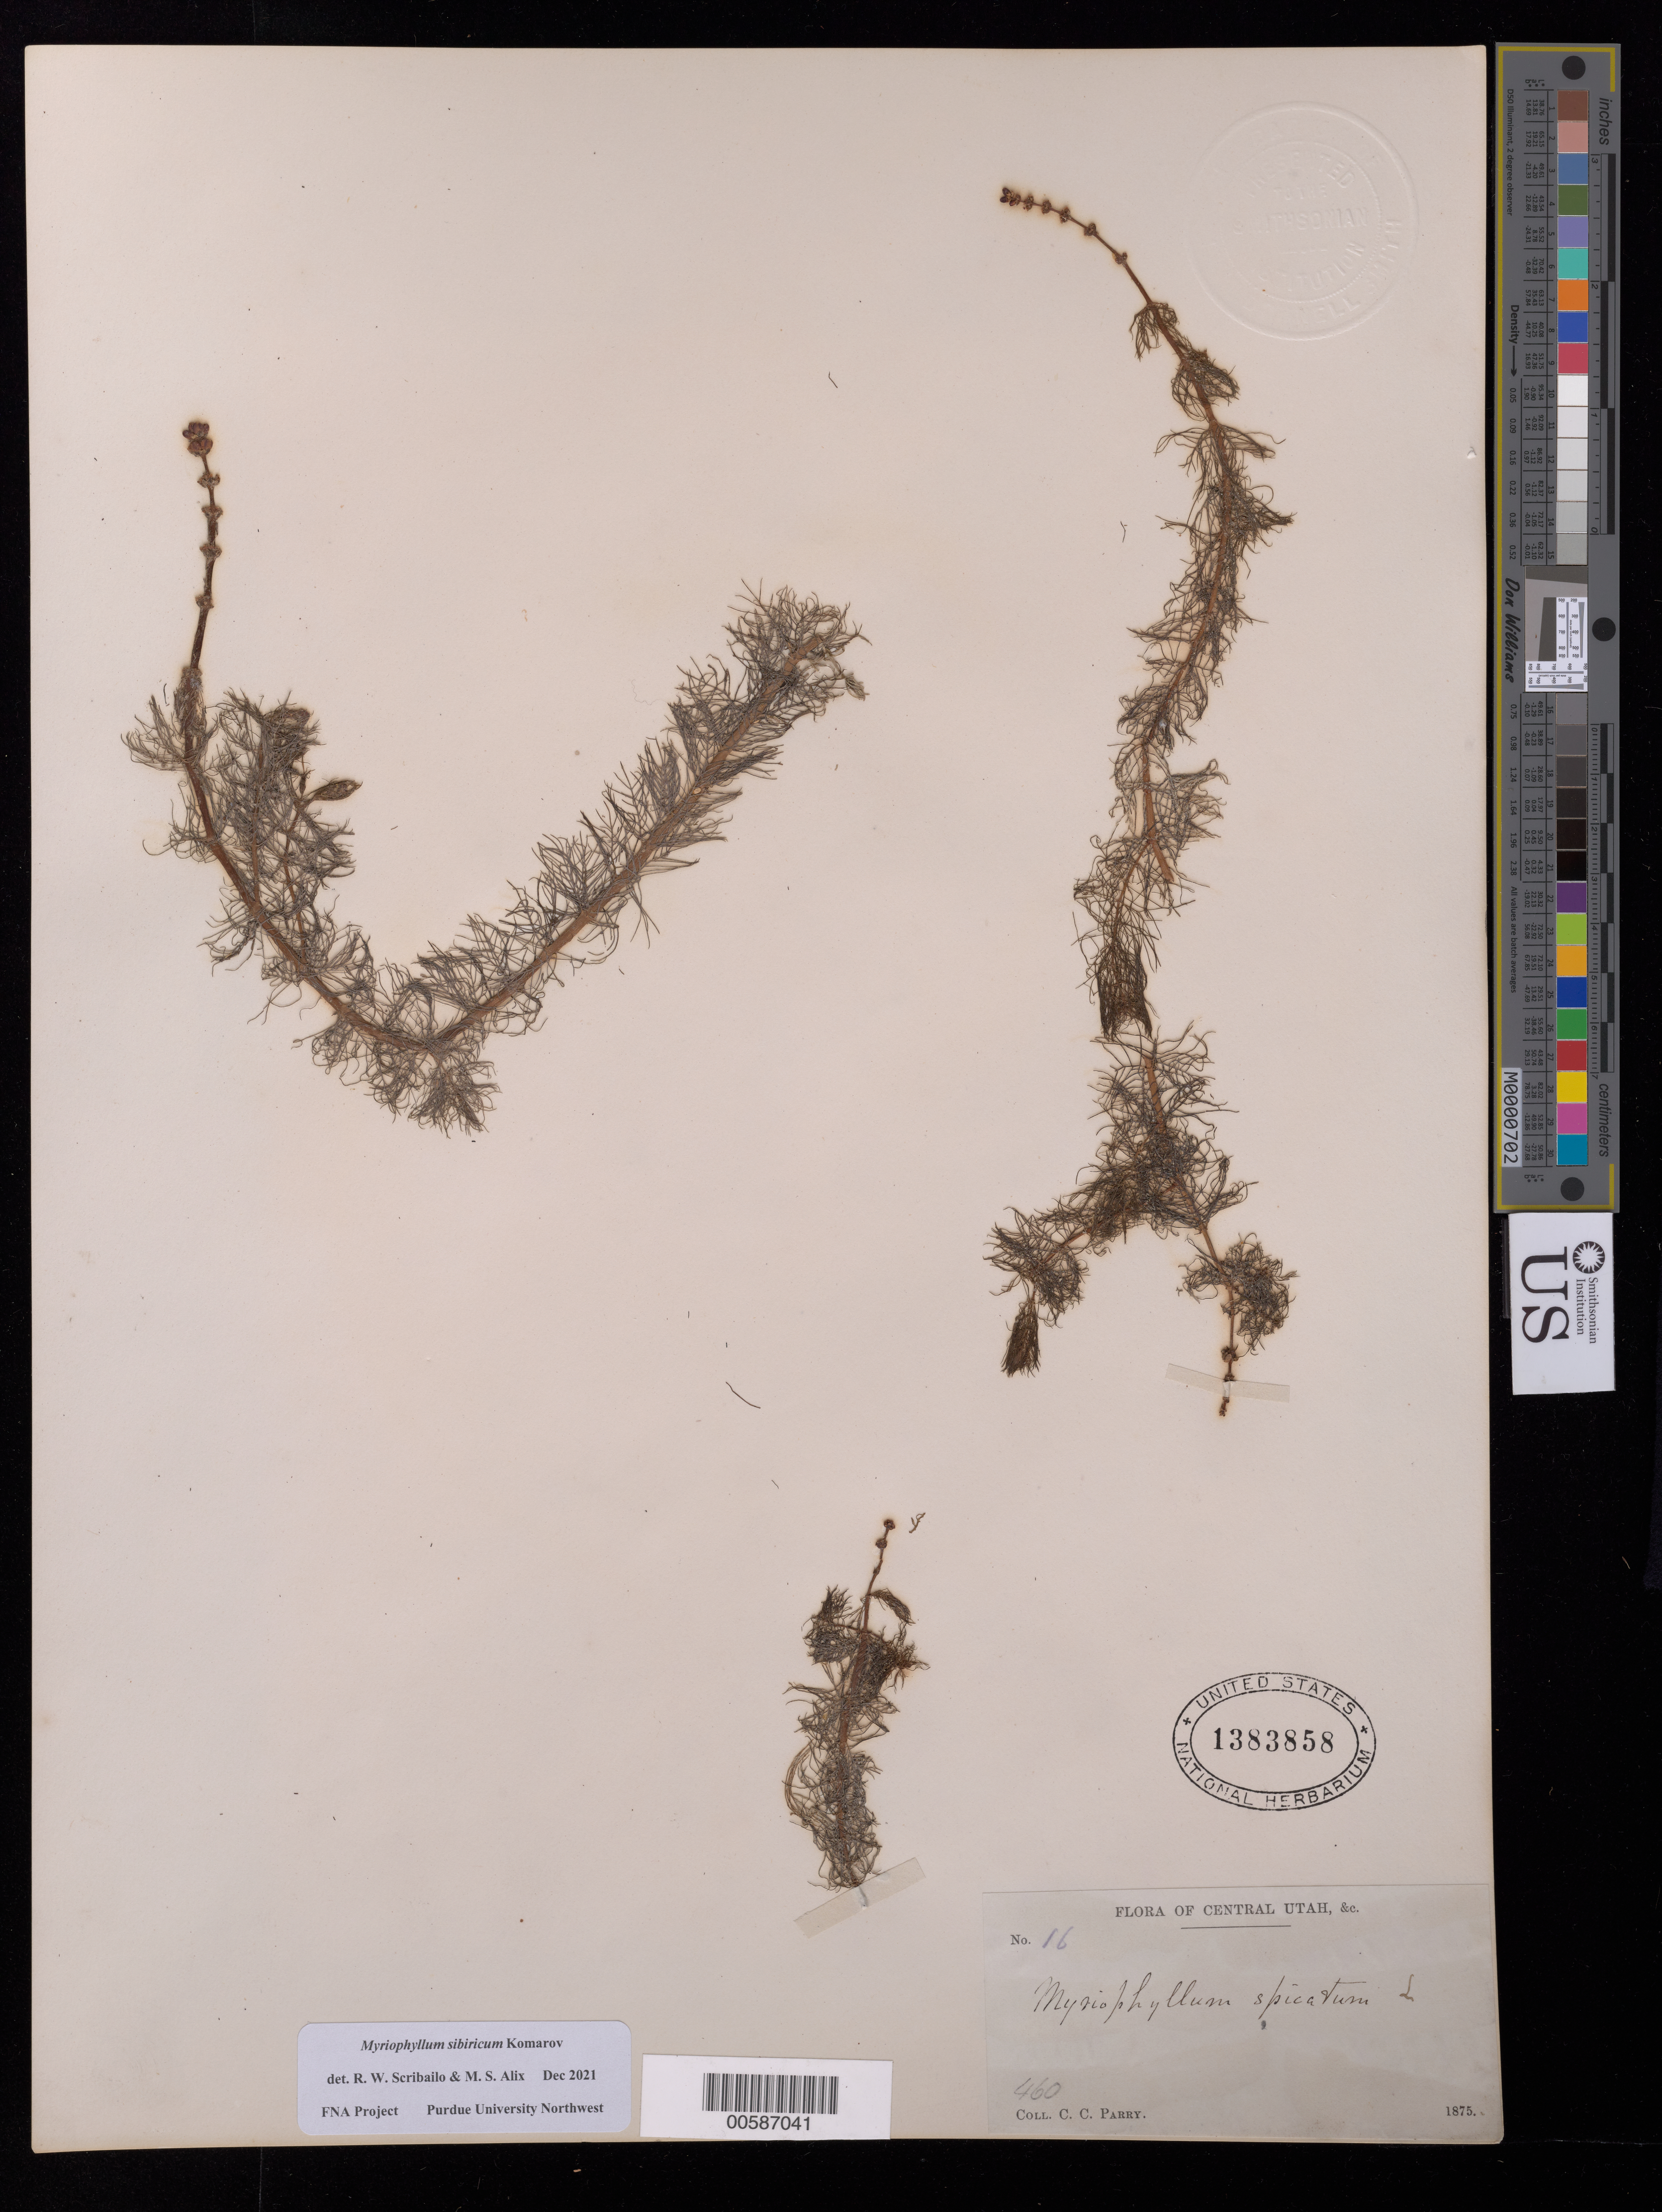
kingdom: Plantae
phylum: Tracheophyta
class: Magnoliopsida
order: Saxifragales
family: Haloragaceae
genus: Myriophyllum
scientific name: Myriophyllum sibiricum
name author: Kom.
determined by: Scribailo, R. W.; Alix, M. S.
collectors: C. C. Parry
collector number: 16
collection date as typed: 1875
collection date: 1875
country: United States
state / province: Utah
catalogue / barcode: US 1383858